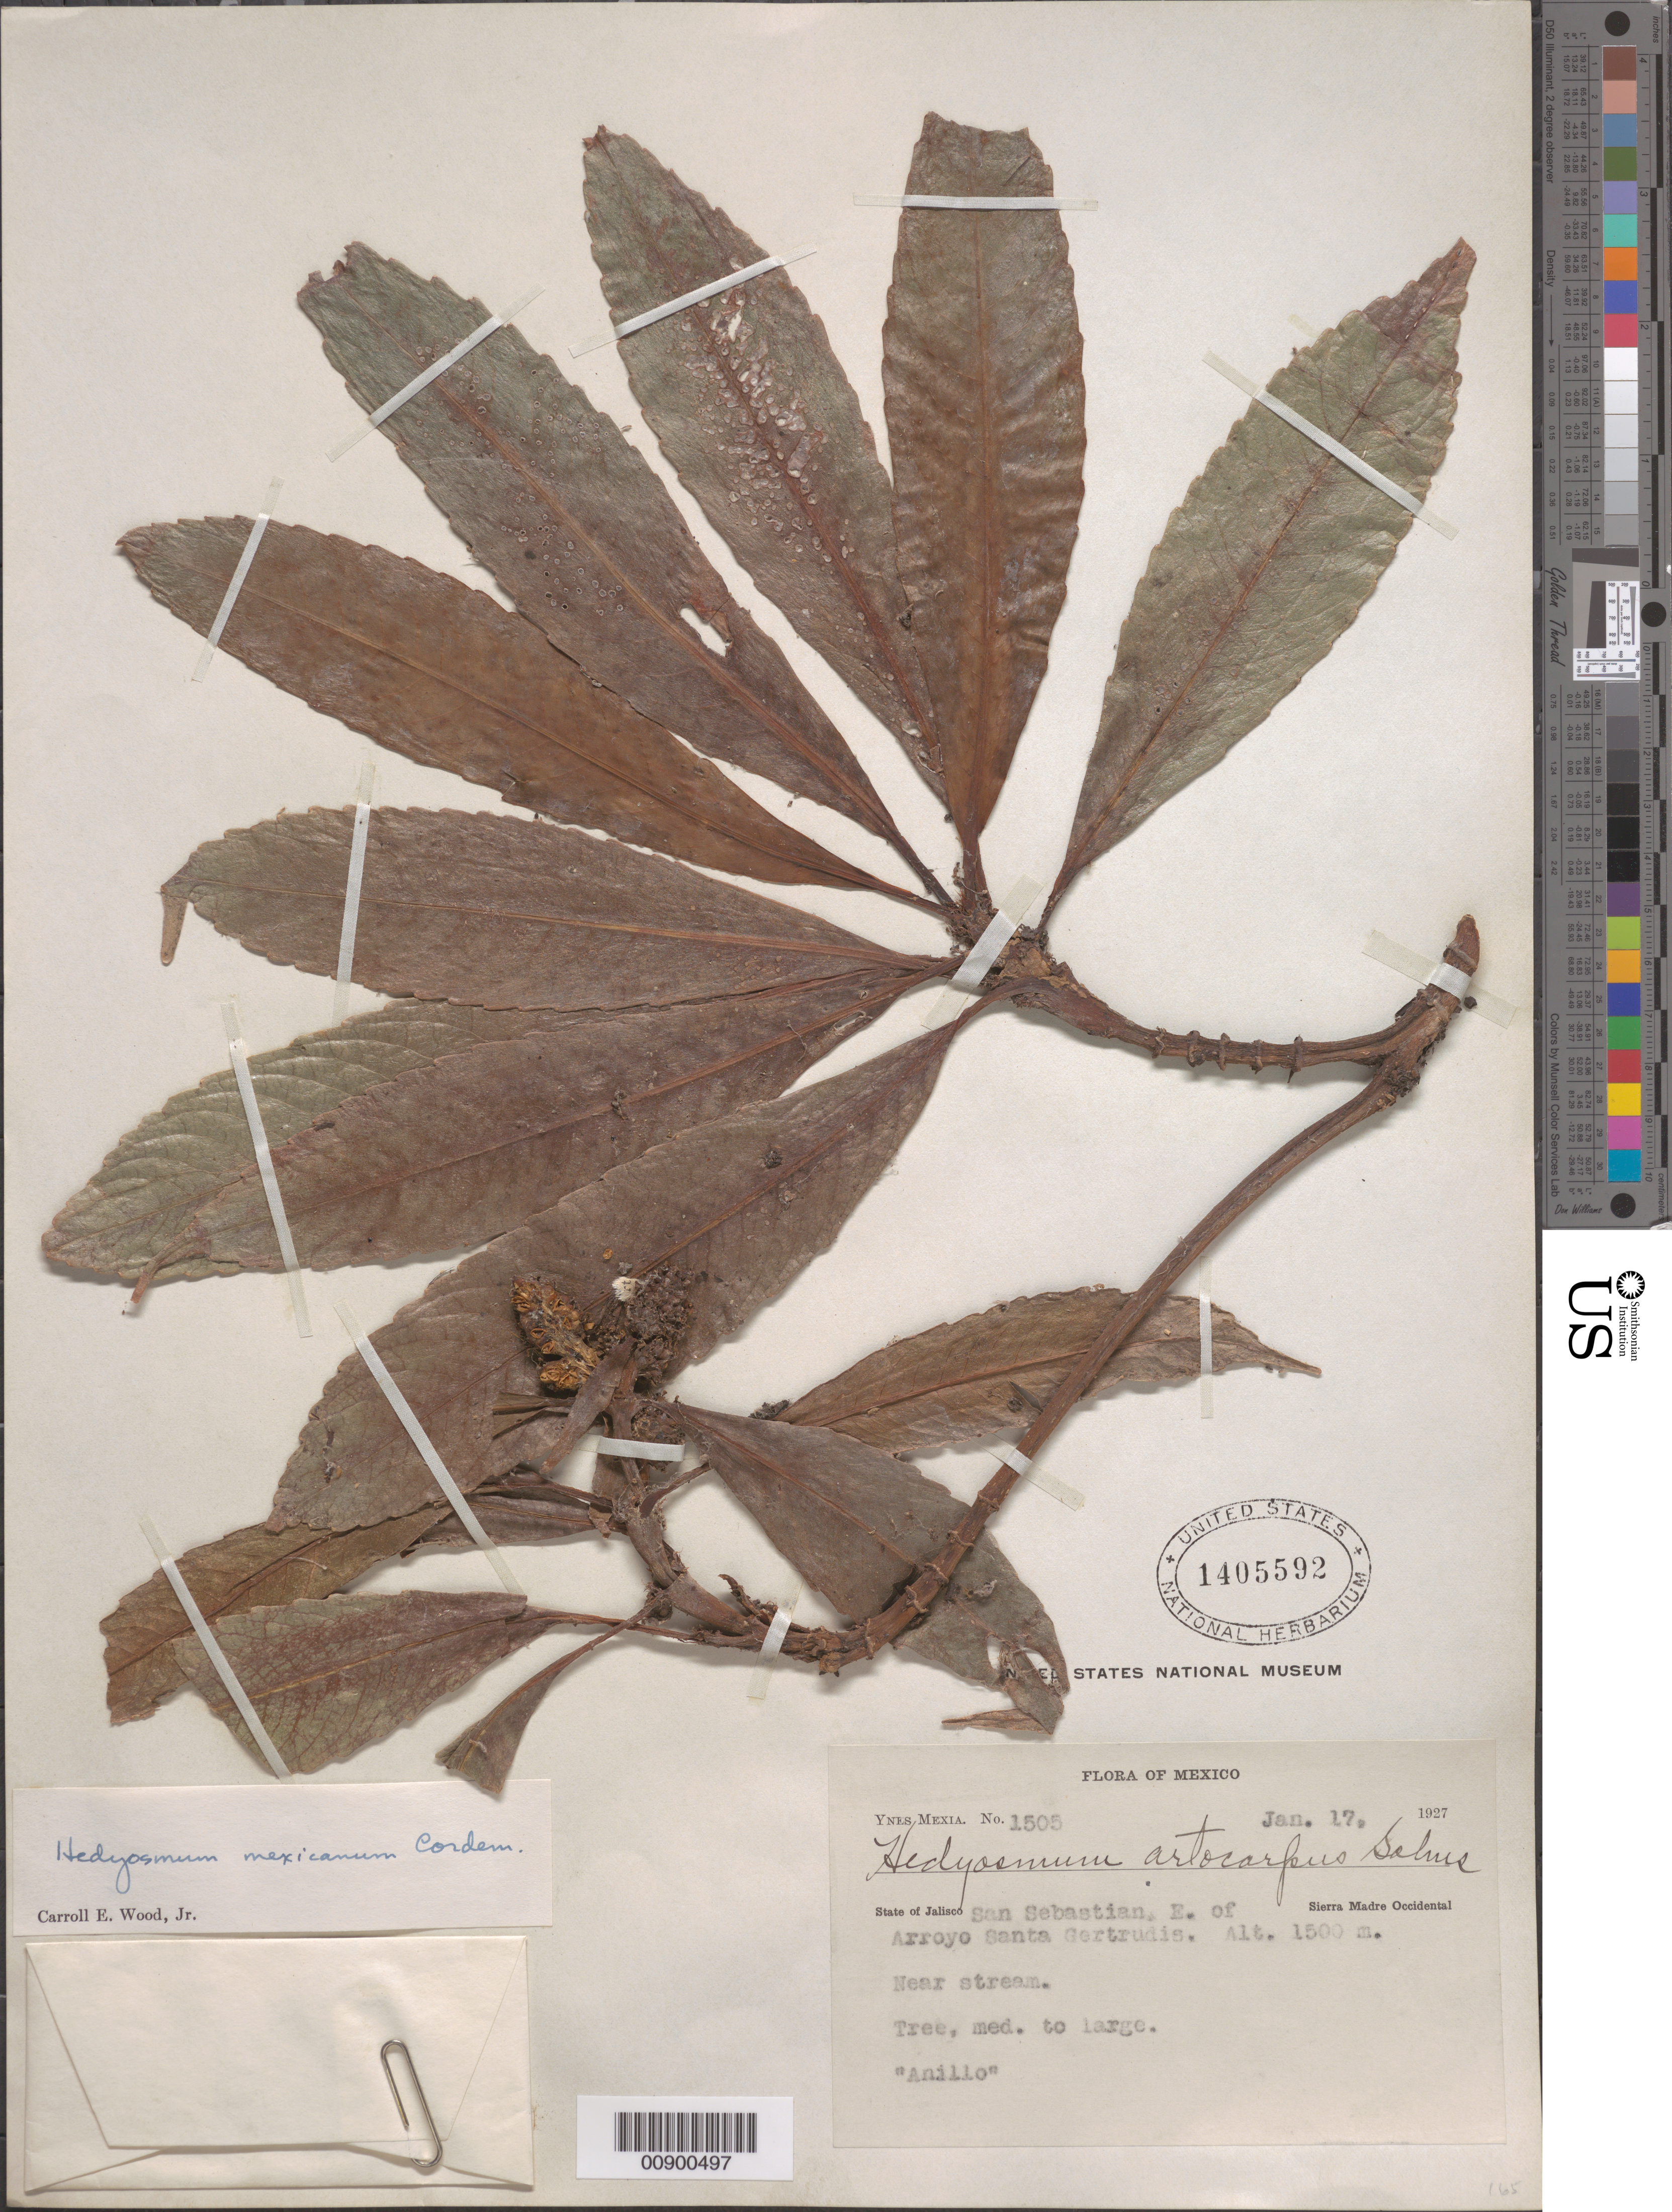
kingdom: Plantae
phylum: Tracheophyta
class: Magnoliopsida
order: Chloranthales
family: Chloranthaceae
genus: Hedyosmum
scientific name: Hedyosmum mexicanum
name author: C. Cordem.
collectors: Y. Mexia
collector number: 1505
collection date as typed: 17 Jan 1927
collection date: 1927-01-17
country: Mexico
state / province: Jalisco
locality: State of Jalisco: San Sebastian E of Arroyo Santa gertrudis. Sierra Madre Occidental.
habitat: Near stream.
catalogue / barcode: US 1405592